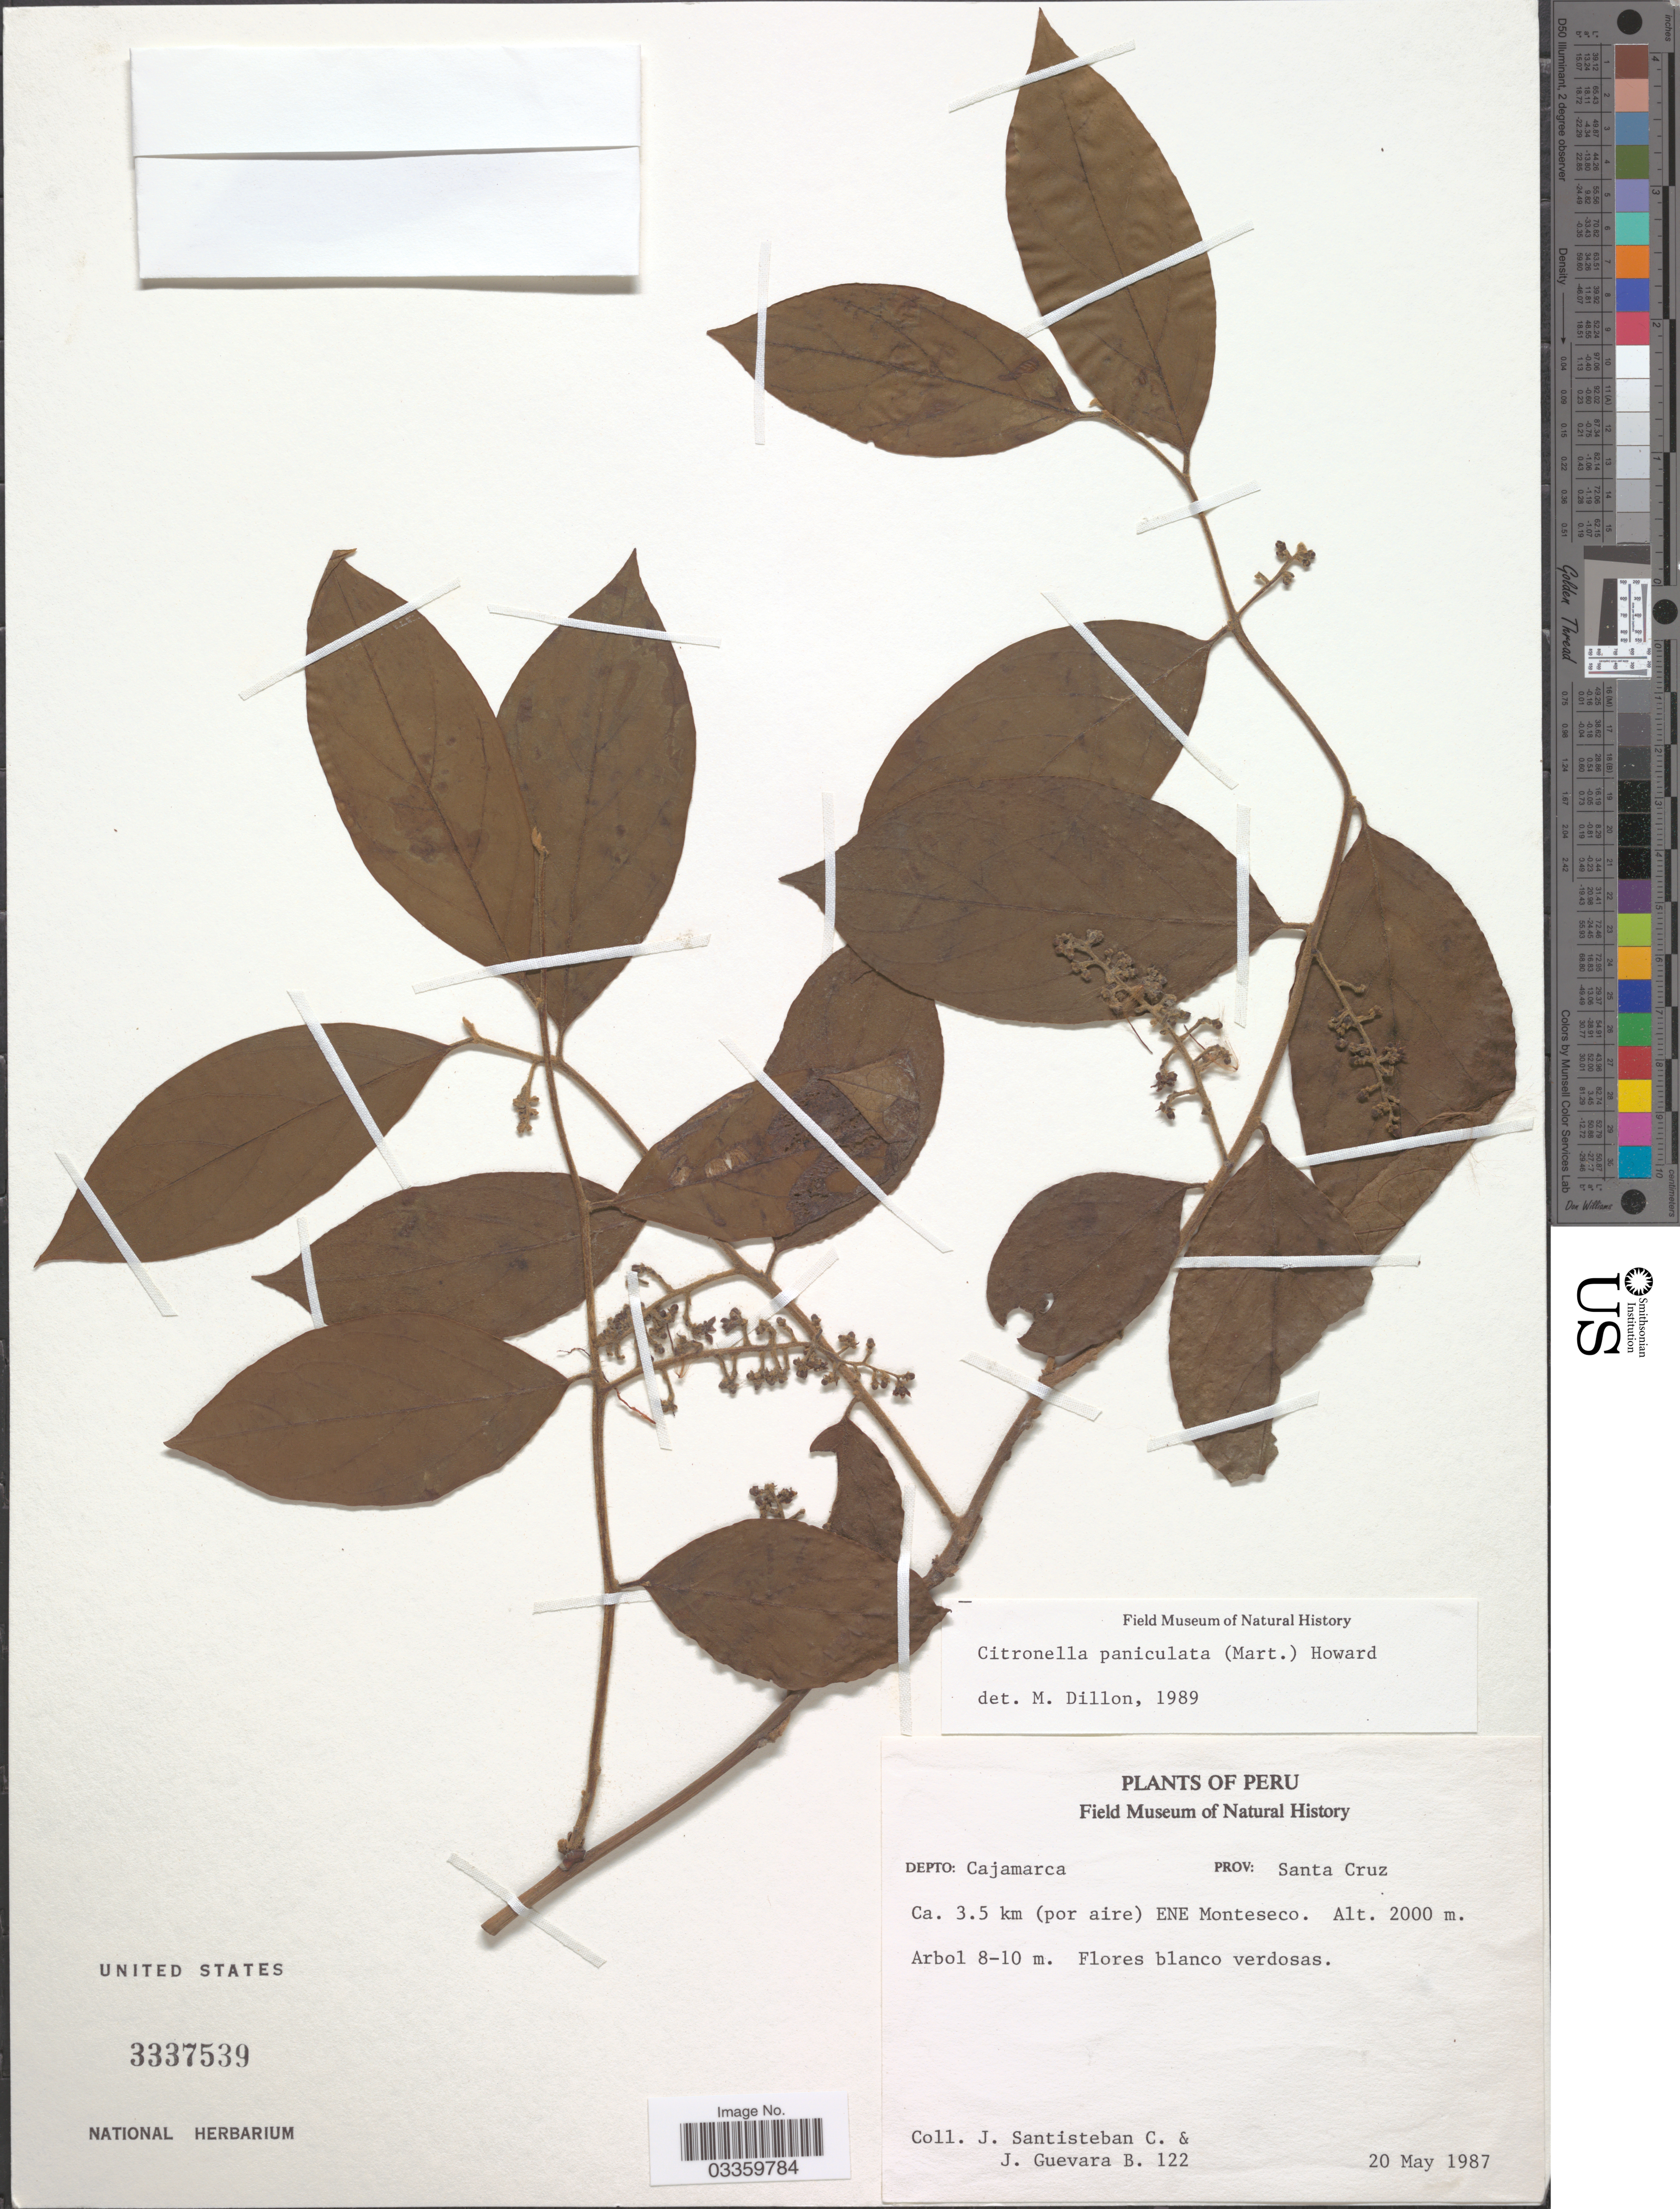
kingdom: Plantae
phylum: Tracheophyta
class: Magnoliopsida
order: Cardiopteridales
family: Cardiopteridaceae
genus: Citronella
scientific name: Citronella paniculata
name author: (Mart.) R.A. Howard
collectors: J. Guevara B.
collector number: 122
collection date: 1987-05-20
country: Peru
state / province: Cajamarca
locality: Depto: Cajamarca. Prov: Santa Cruz. Ca. 3.5 km (por aire) ENE Monteseco.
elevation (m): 2000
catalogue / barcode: US 3337539